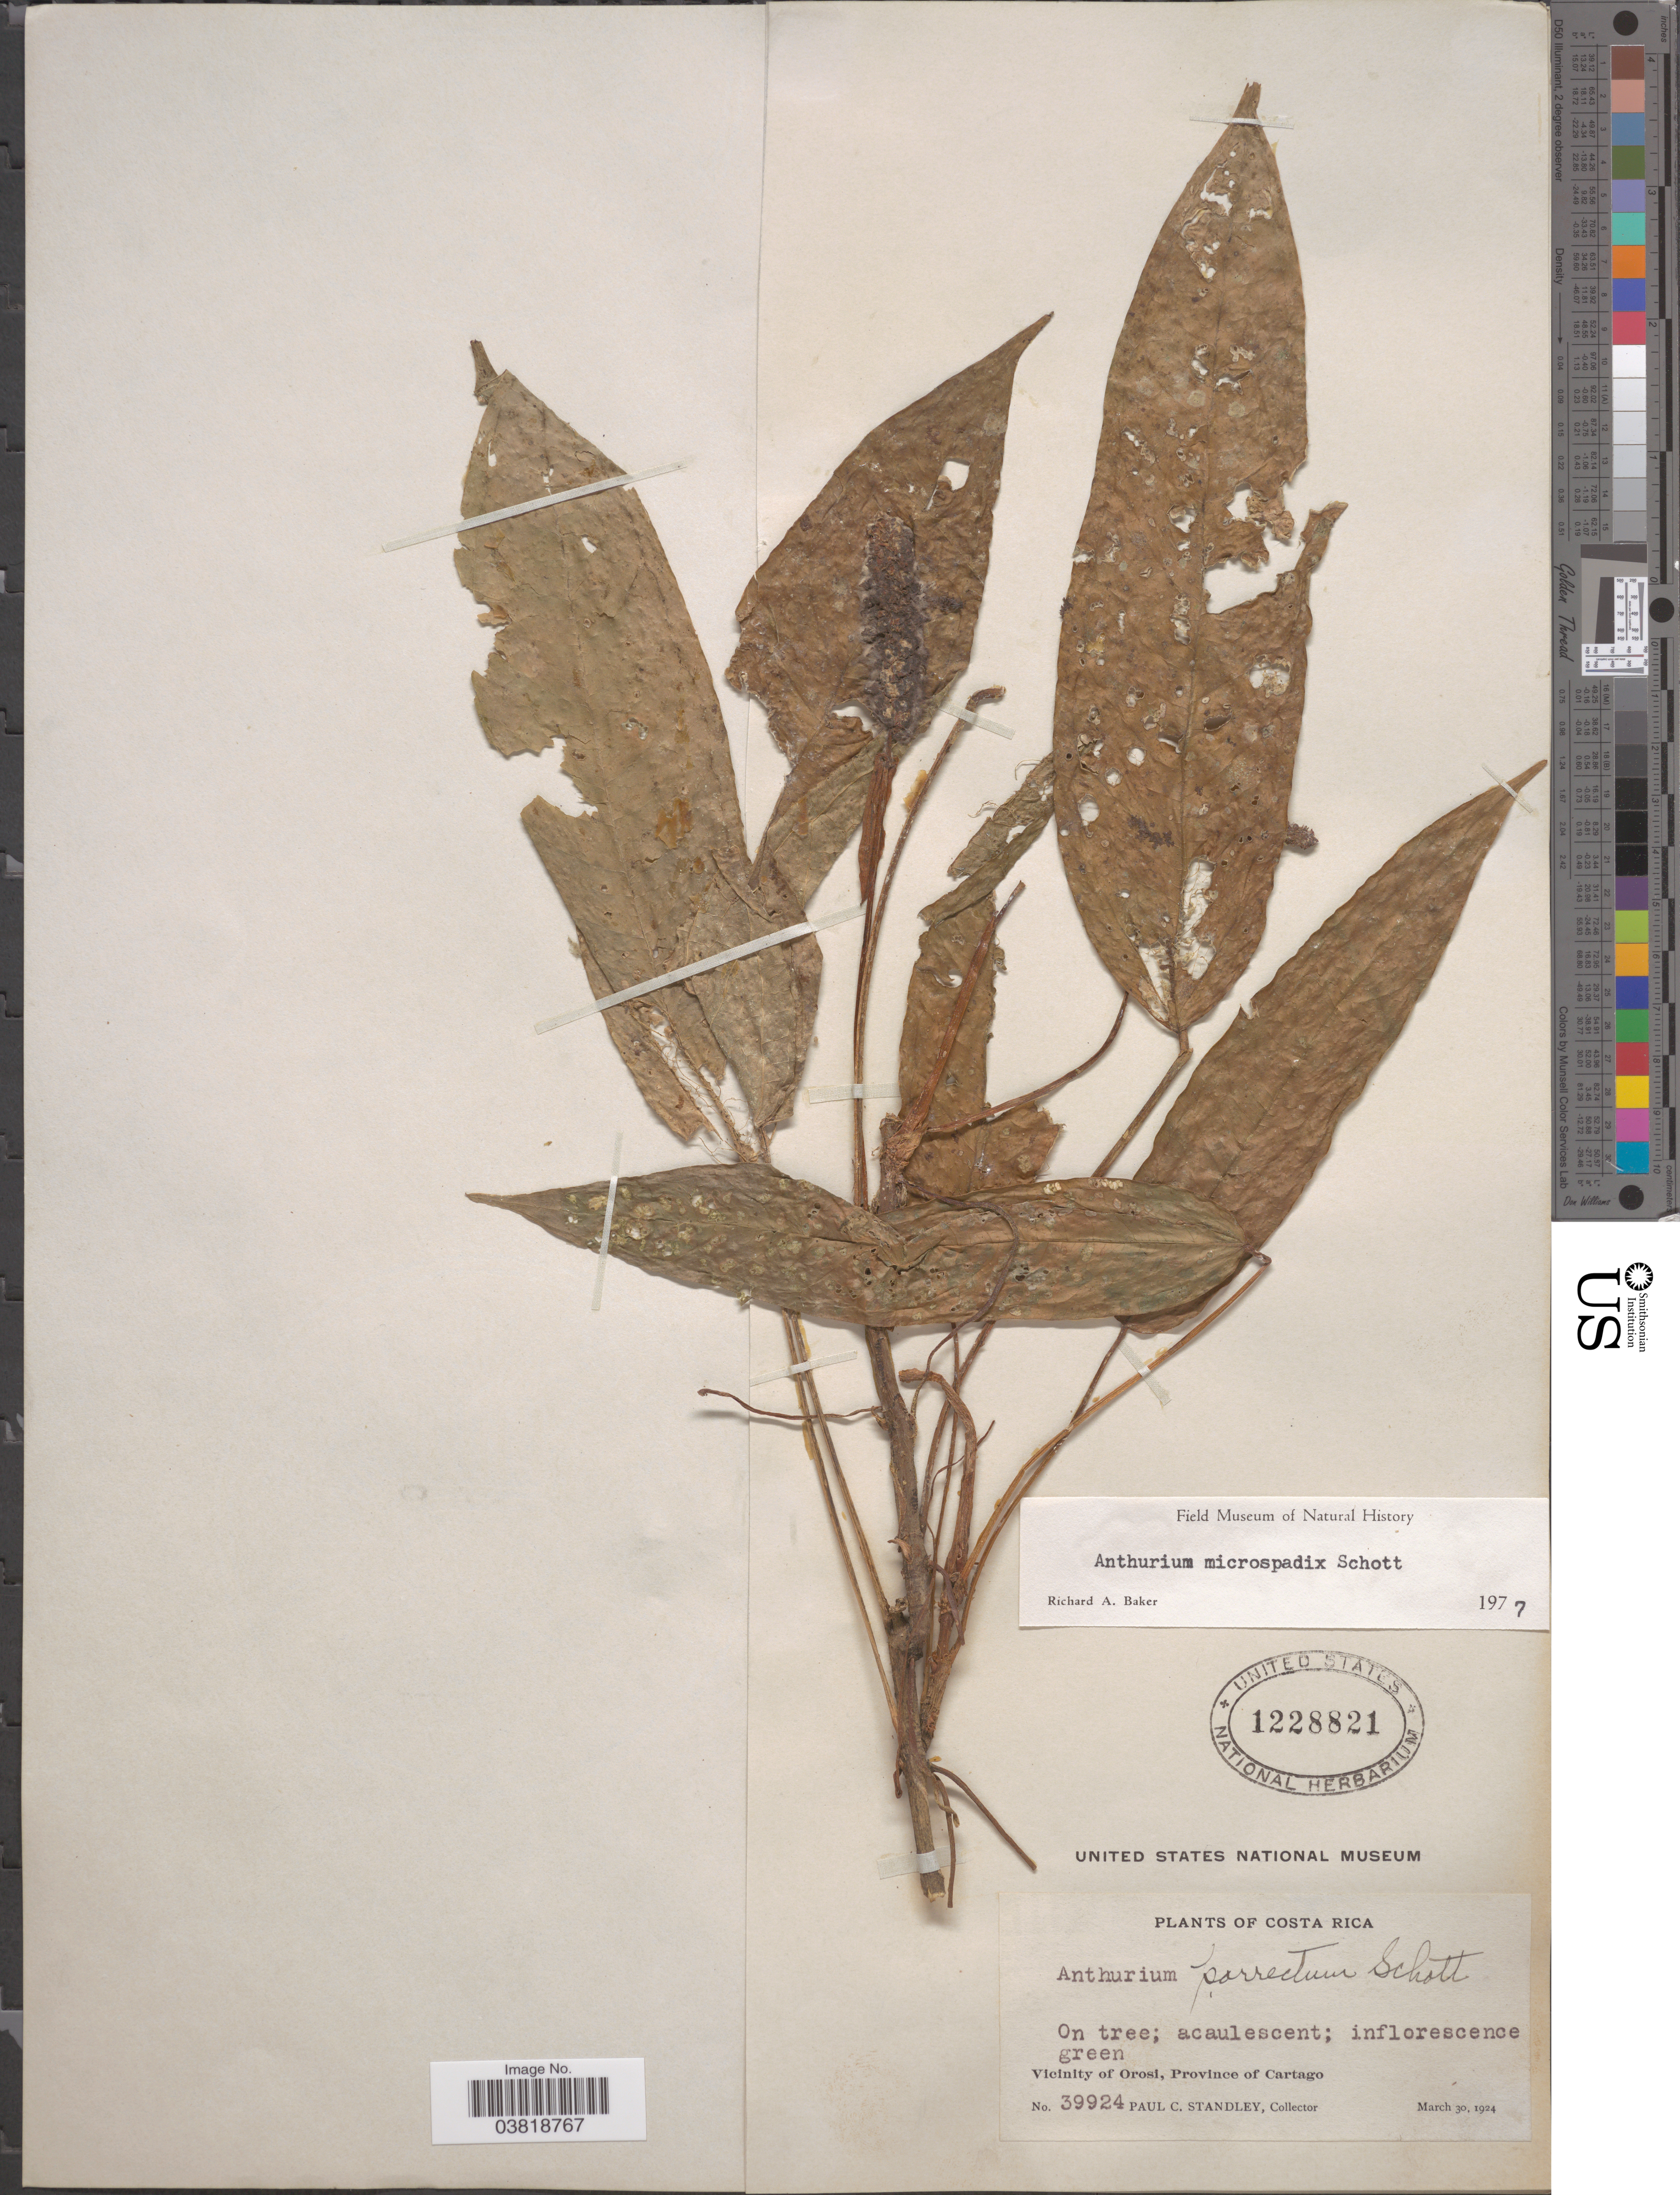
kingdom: Plantae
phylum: Tracheophyta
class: Liliopsida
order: Alismatales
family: Araceae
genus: Anthurium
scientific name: Anthurium microspadix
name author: Schott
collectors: P. C. Standley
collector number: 39924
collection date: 1924-03-30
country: Costa Rica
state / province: Cartago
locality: Vicinity of Orosi.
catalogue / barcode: US 1228821